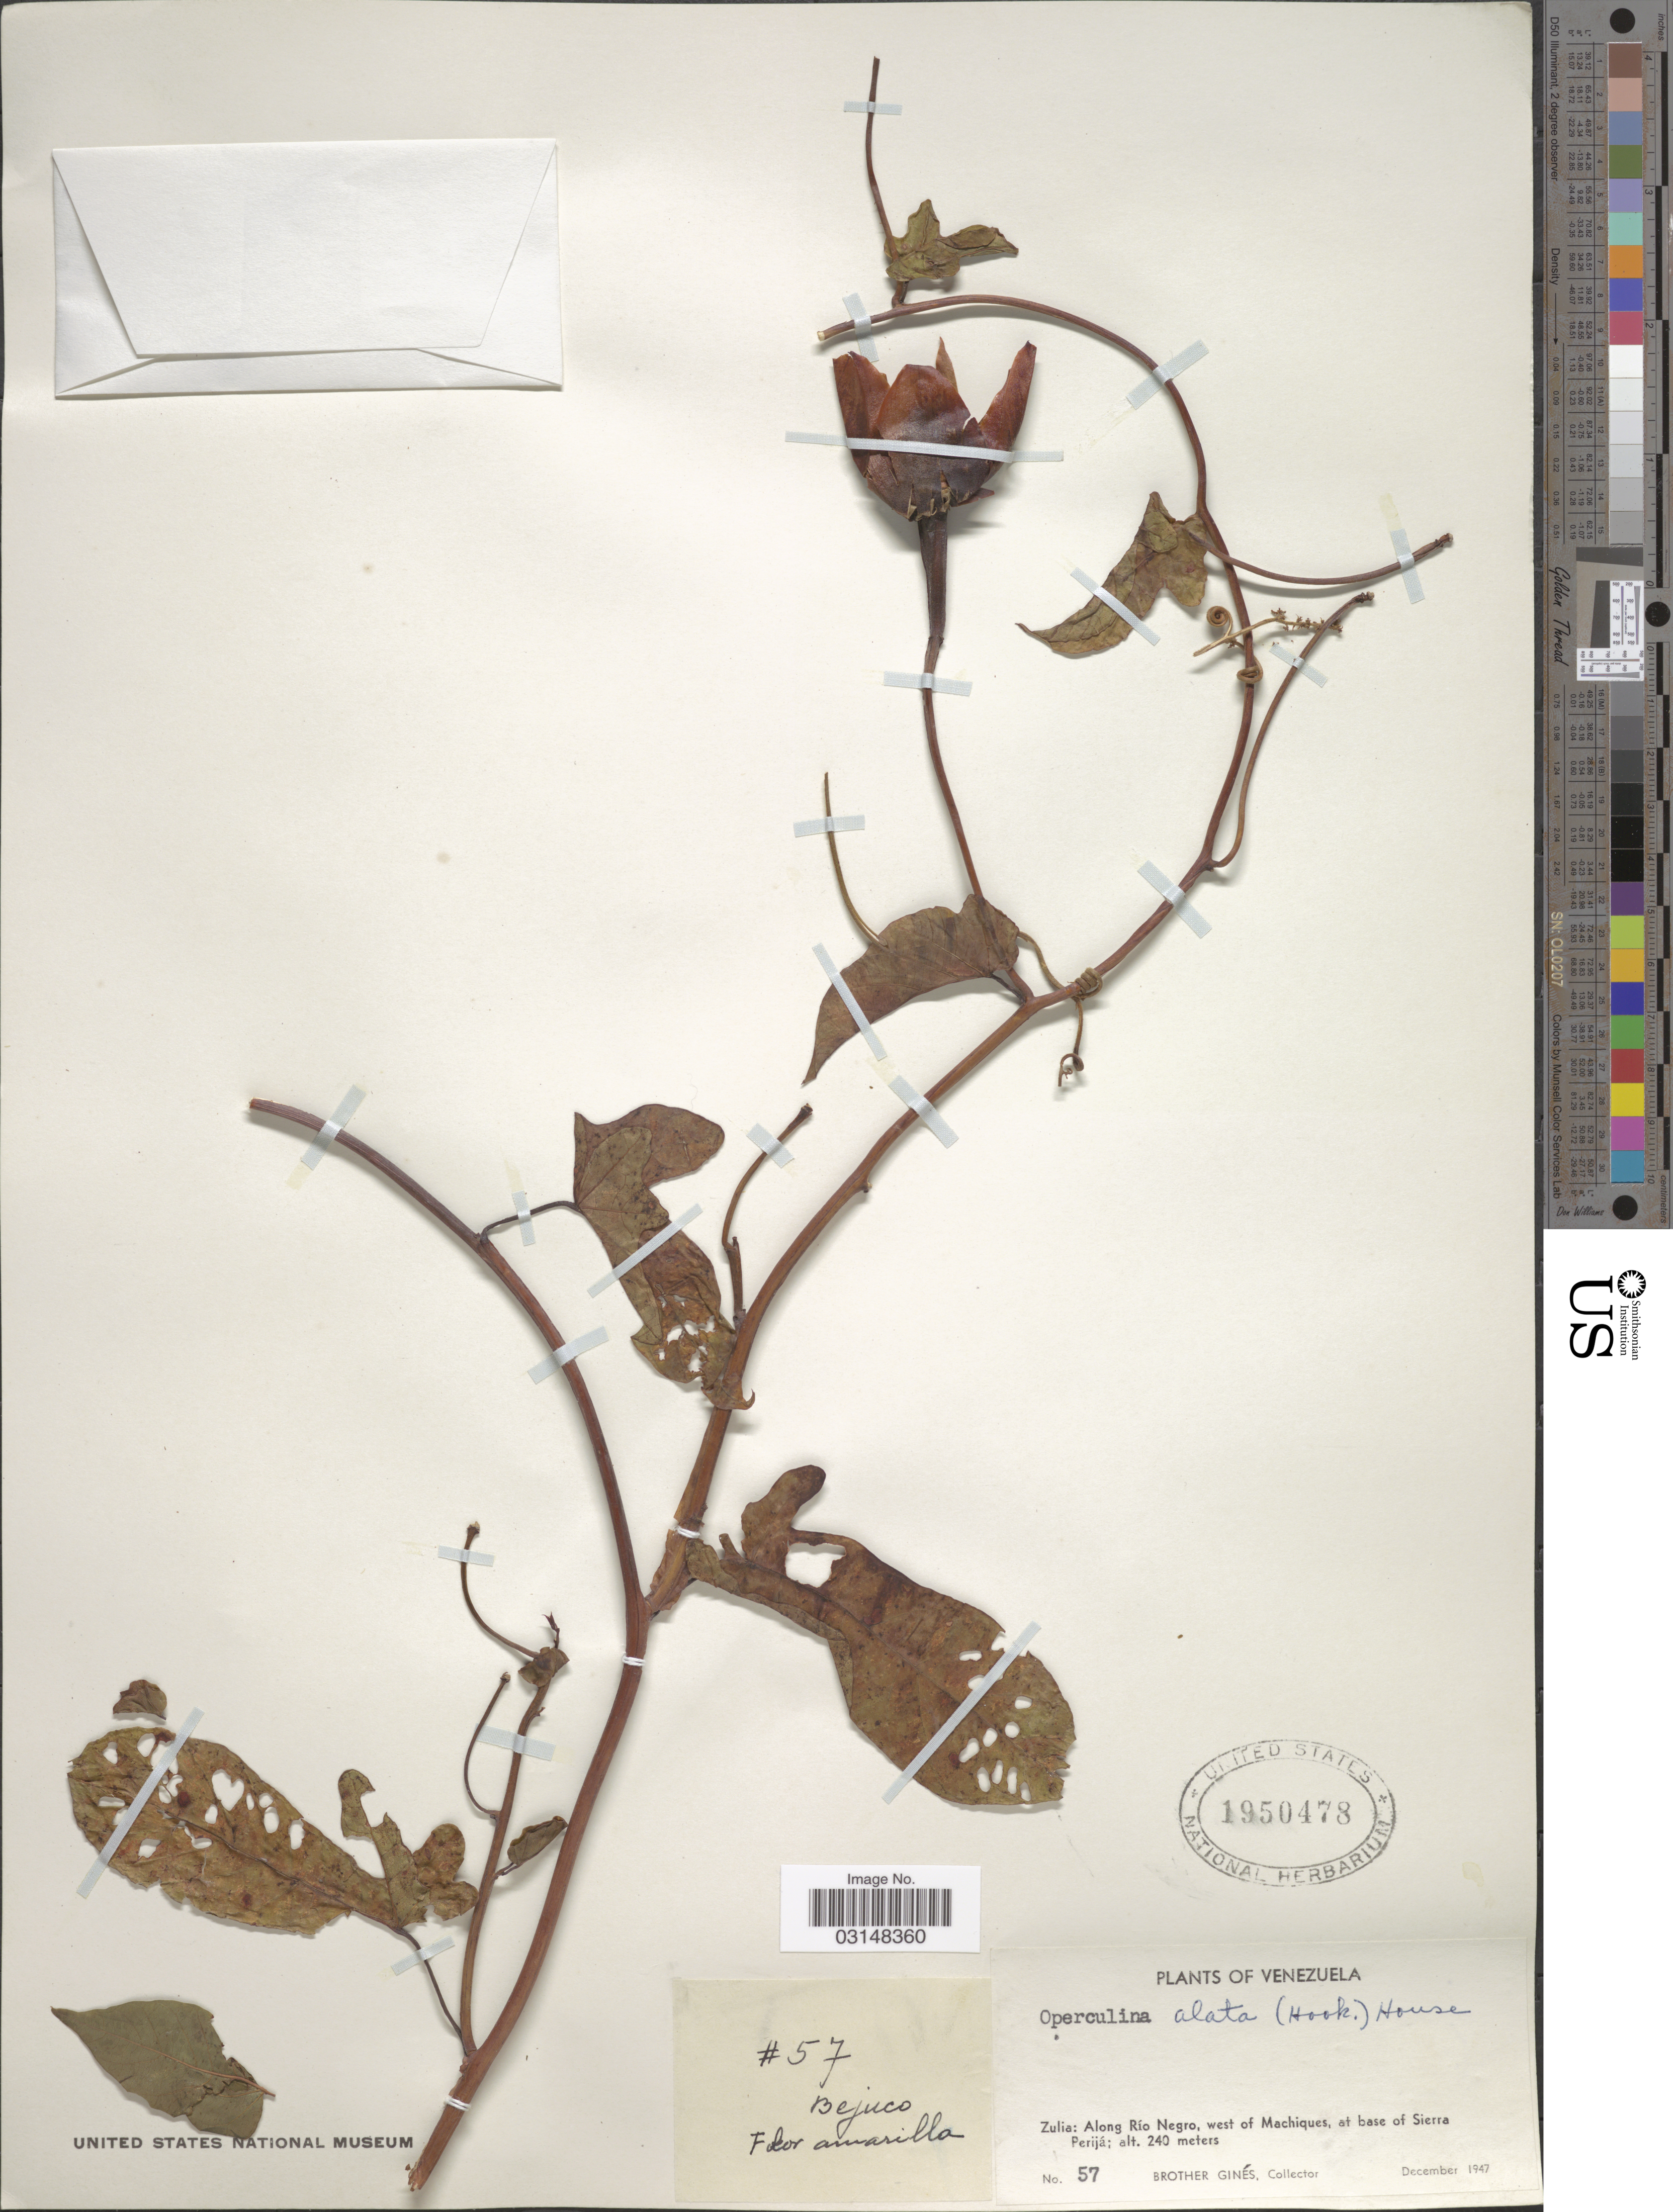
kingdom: Plantae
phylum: Tracheophyta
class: Magnoliopsida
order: Solanales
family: Convolvulaceae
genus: Operculina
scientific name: Operculina alata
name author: (Ham.) Urb.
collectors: Bro. Gines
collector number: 57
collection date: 1947-12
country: Venezuela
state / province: Zulia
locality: Along Río Negro, west of Machiques, at base of Sierra Perijá.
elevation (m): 240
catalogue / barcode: US 1950478